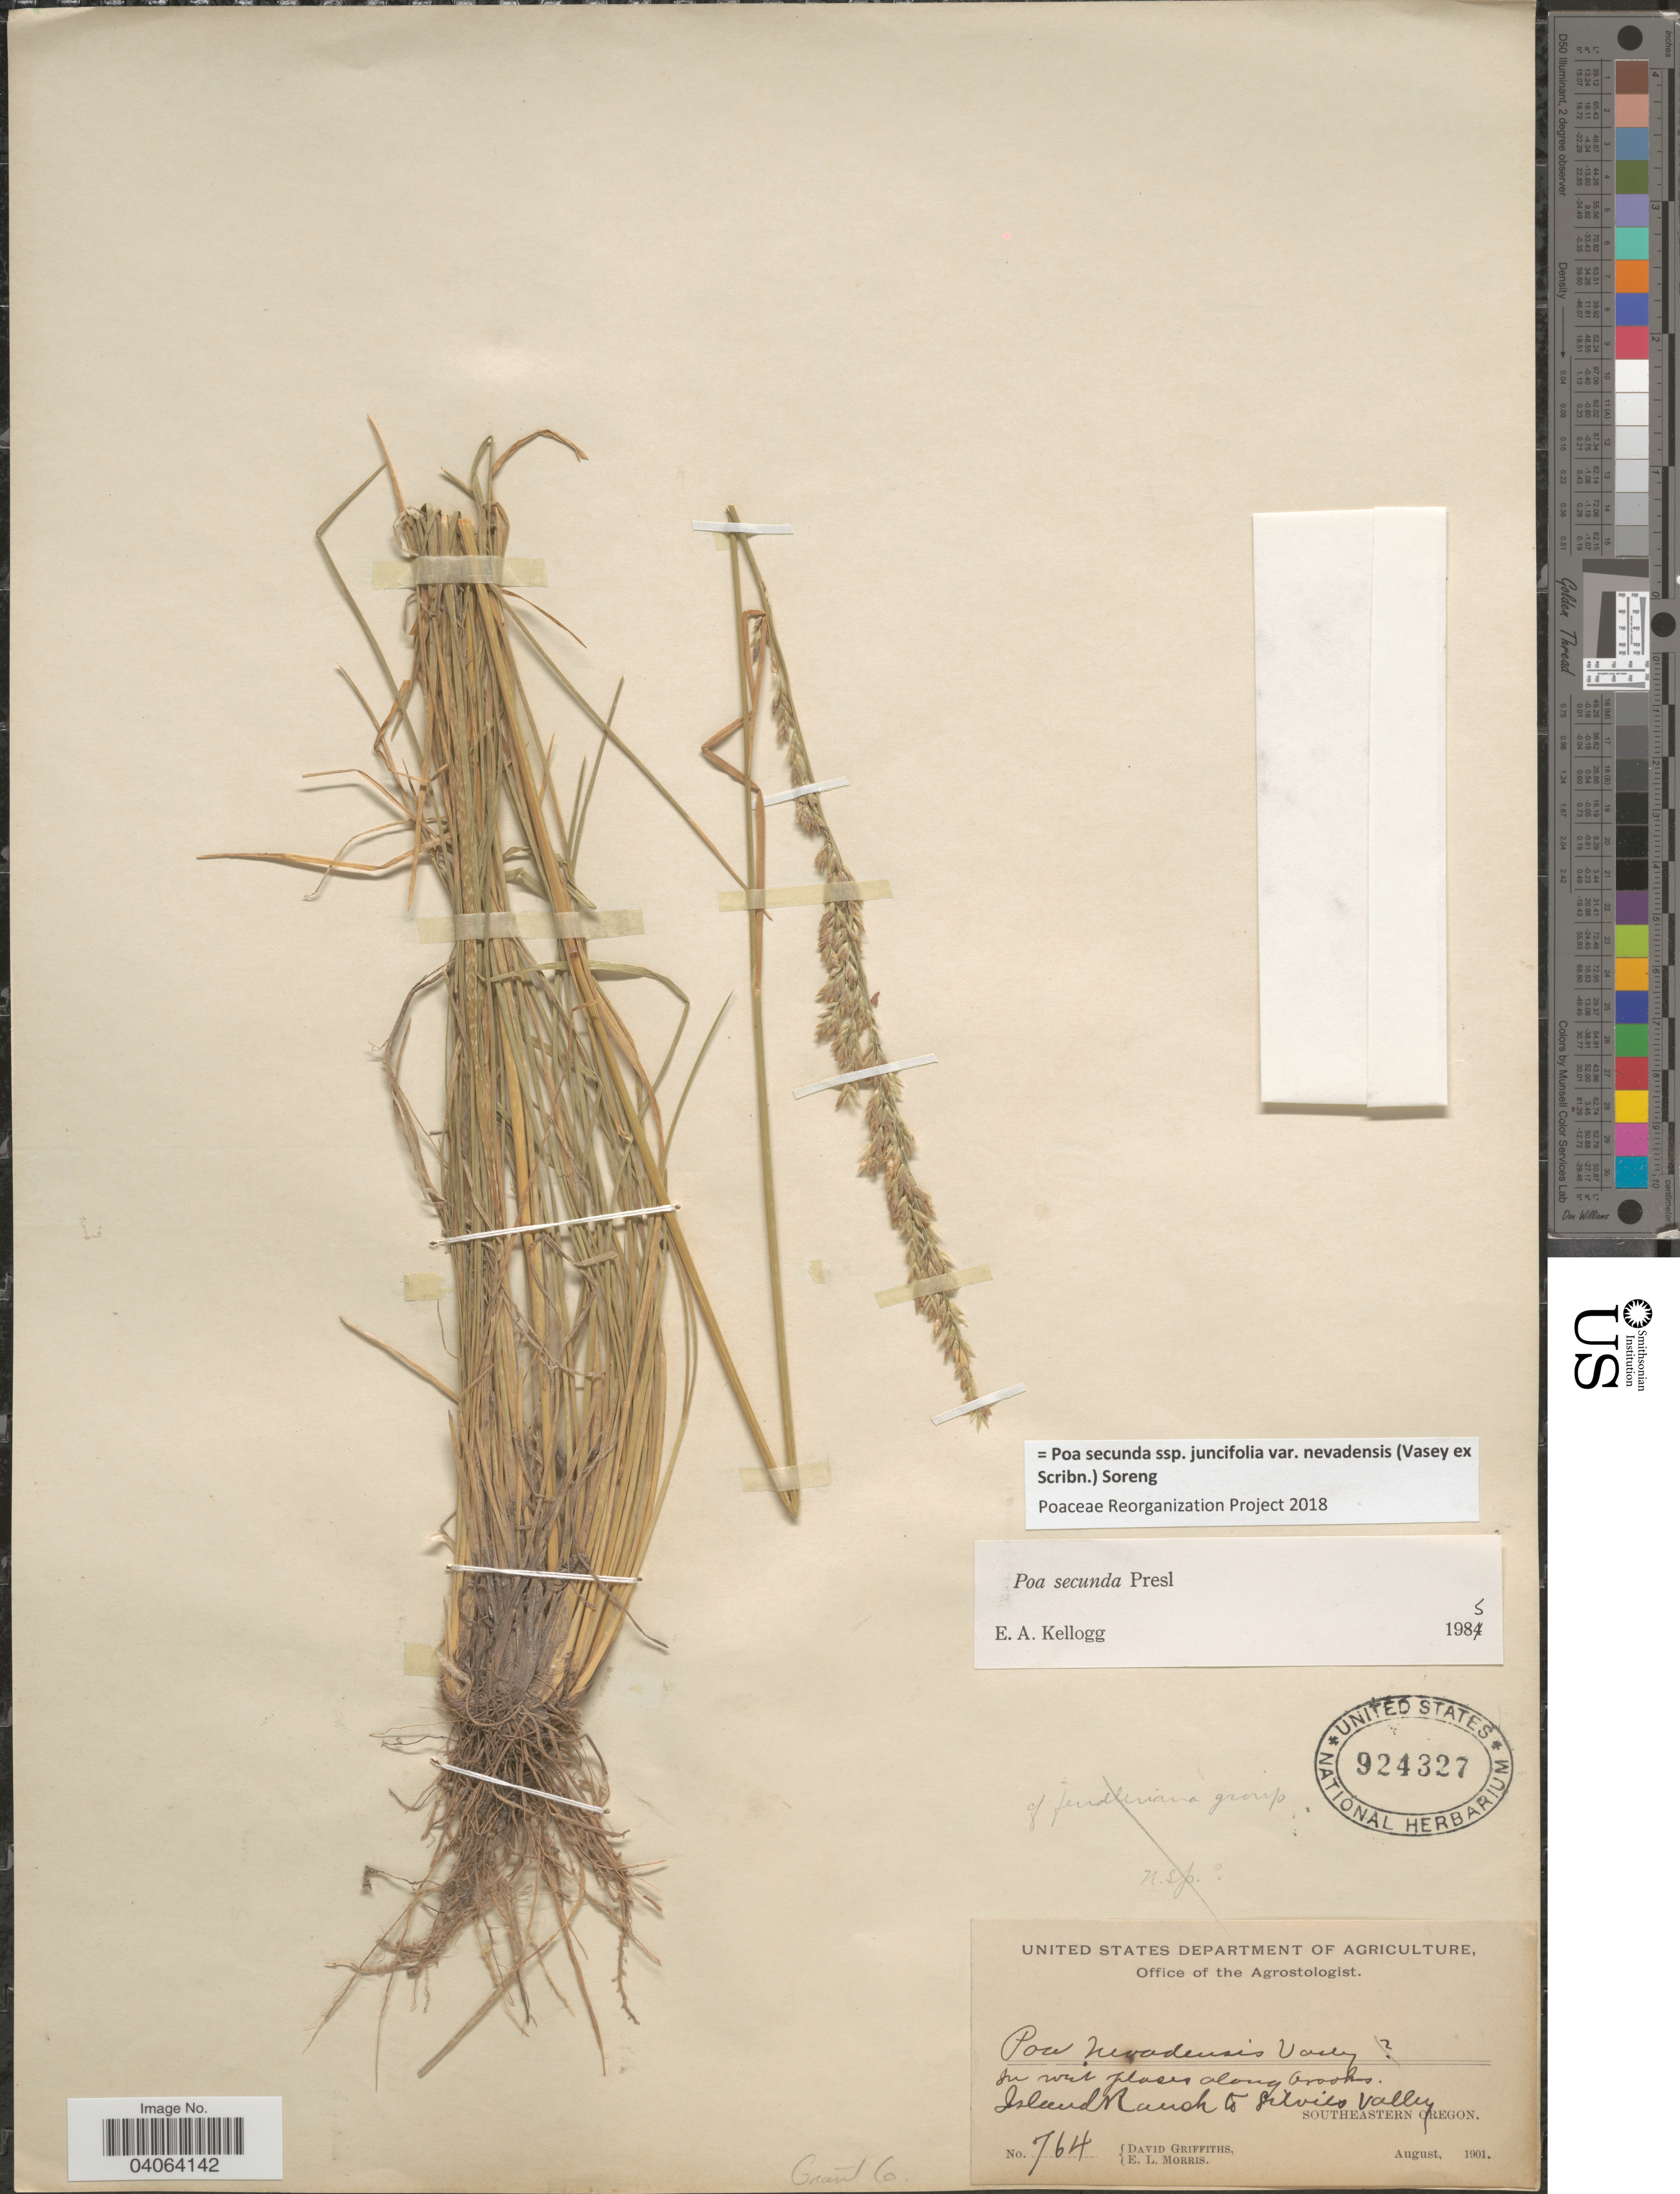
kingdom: Plantae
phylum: Tracheophyta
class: Liliopsida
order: Poales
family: Poaceae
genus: Poa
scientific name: Poa secunda subsp. juncifolia var. nevadensis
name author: (Vasey ex Scribn.) Soreng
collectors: D. Griffiths & E. Morris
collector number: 764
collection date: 1901-08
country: United States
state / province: Oregon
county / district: Grant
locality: Grant Co. Island Ranch to Silvies Valley. Southeastern Oregon.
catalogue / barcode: US 924327